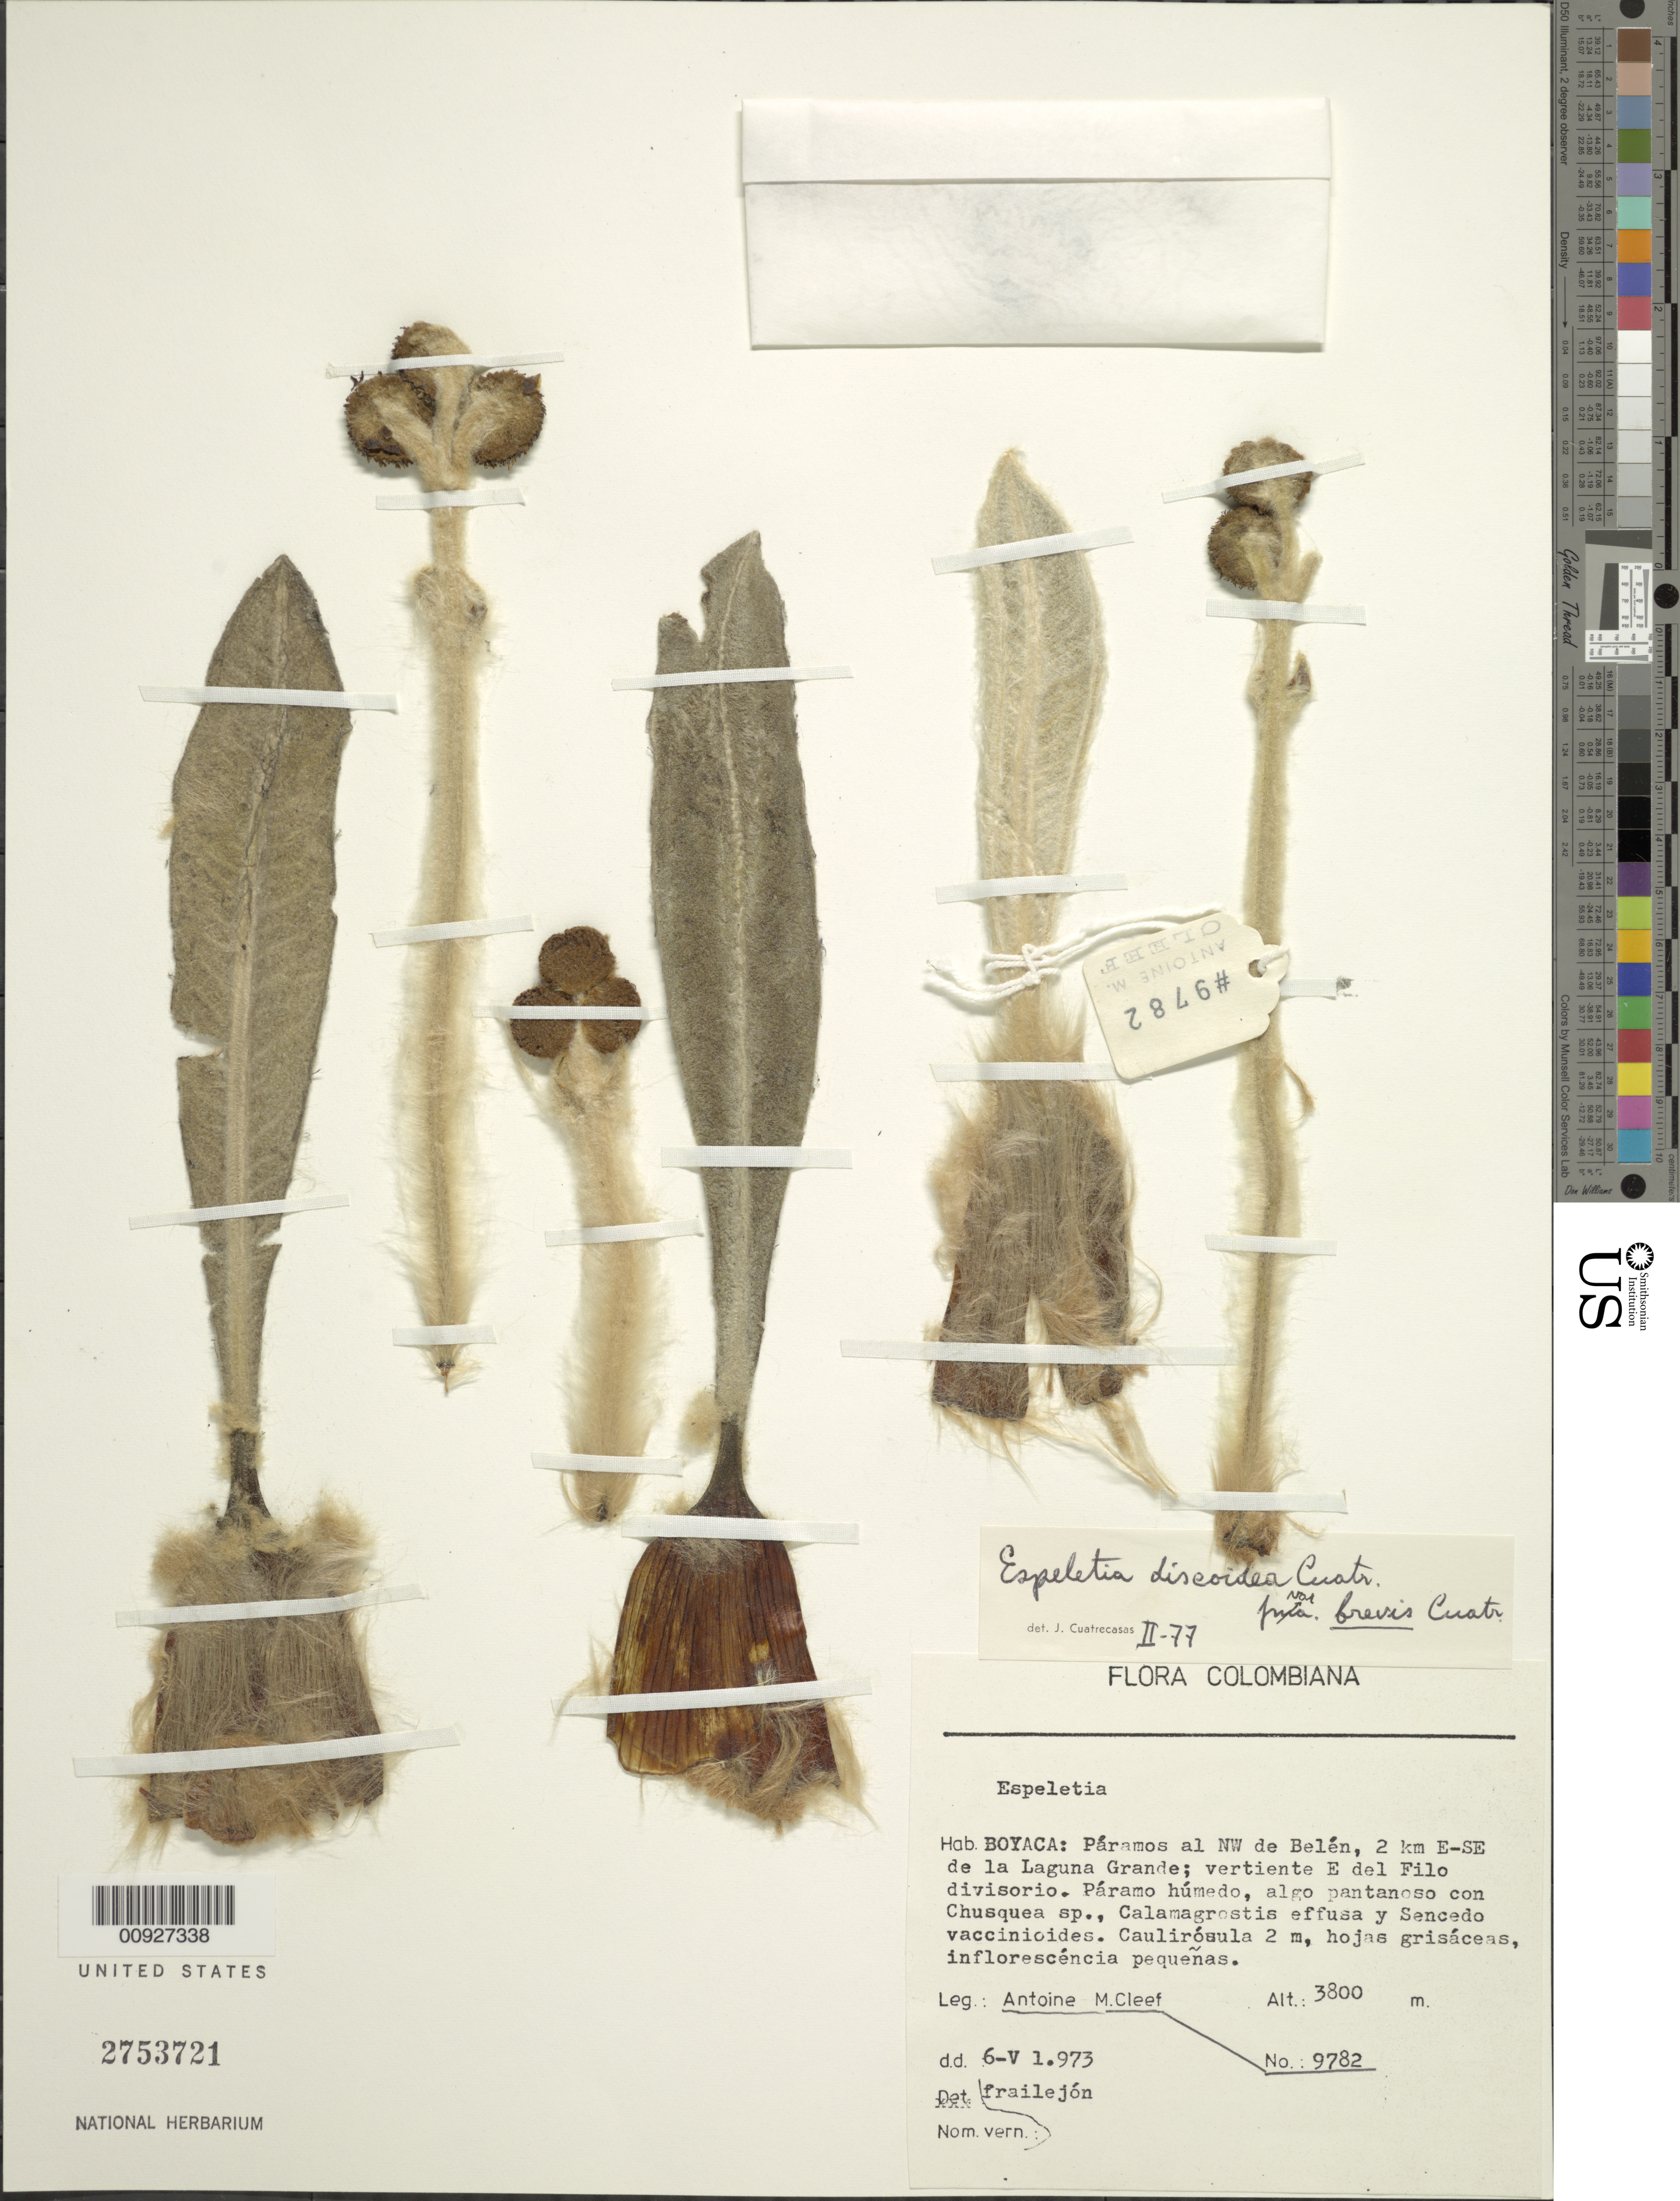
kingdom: Plantae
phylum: Tracheophyta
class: Magnoliopsida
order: Asterales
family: Asteraceae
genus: Espeletia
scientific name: Espeletia discoidea f. brevis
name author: Cuatrec.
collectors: A. M. Cleef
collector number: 9782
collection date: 1973-05-06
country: Colombia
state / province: Boyacá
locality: Páramos al NW de Belén, 2 km E-SE de la Laguna Grande; vertiente E del filo divisorio.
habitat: Páramo húmedo, algo pantanoso con Chusquea sp., Calamagostris effusa y Sencedo vaccinioides.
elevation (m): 3800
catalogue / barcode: US 2753721